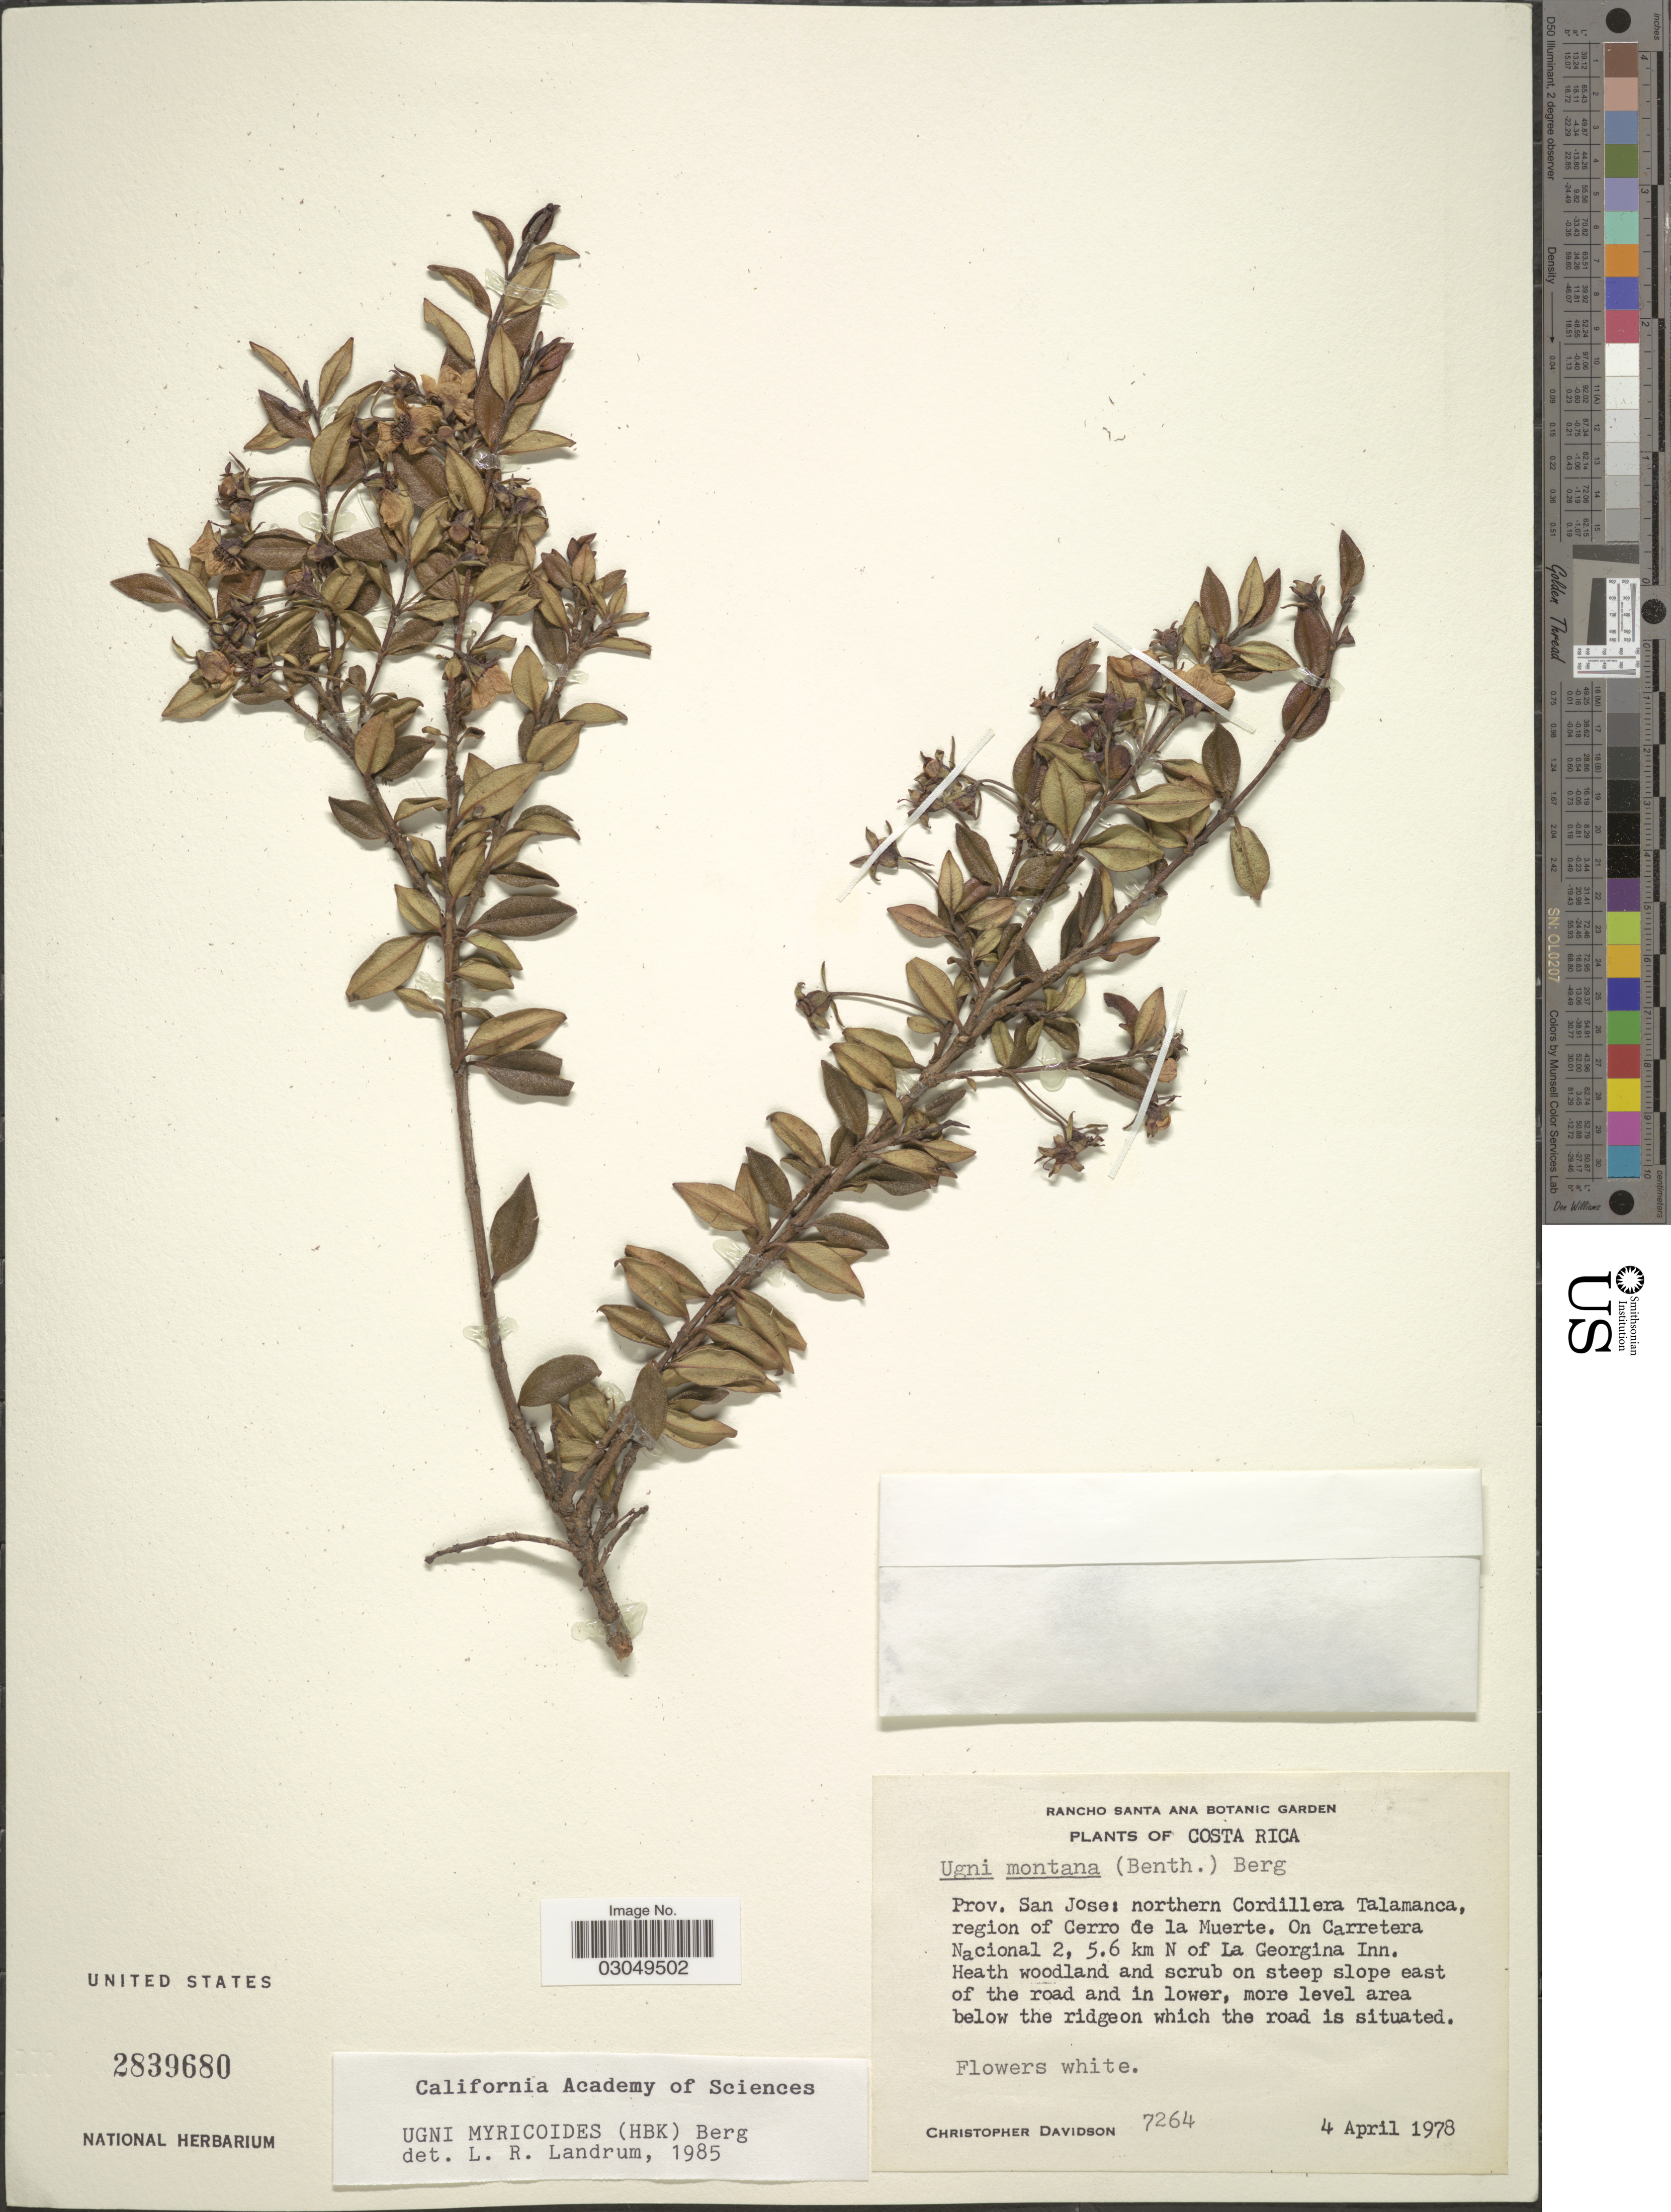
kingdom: Plantae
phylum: Tracheophyta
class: Magnoliopsida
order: Myrtales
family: Myrtaceae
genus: Ugni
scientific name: Ugni myricoides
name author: (Kunth) O. Berg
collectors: C. Davidson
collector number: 7264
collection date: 1978-04-04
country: Costa Rica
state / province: San José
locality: Northern Cordillera Talamanca, region of Cerro de la Muerte. On Carretera Nacional 2, 5.6 km N of La Georgia Inn.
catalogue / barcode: US 2839680